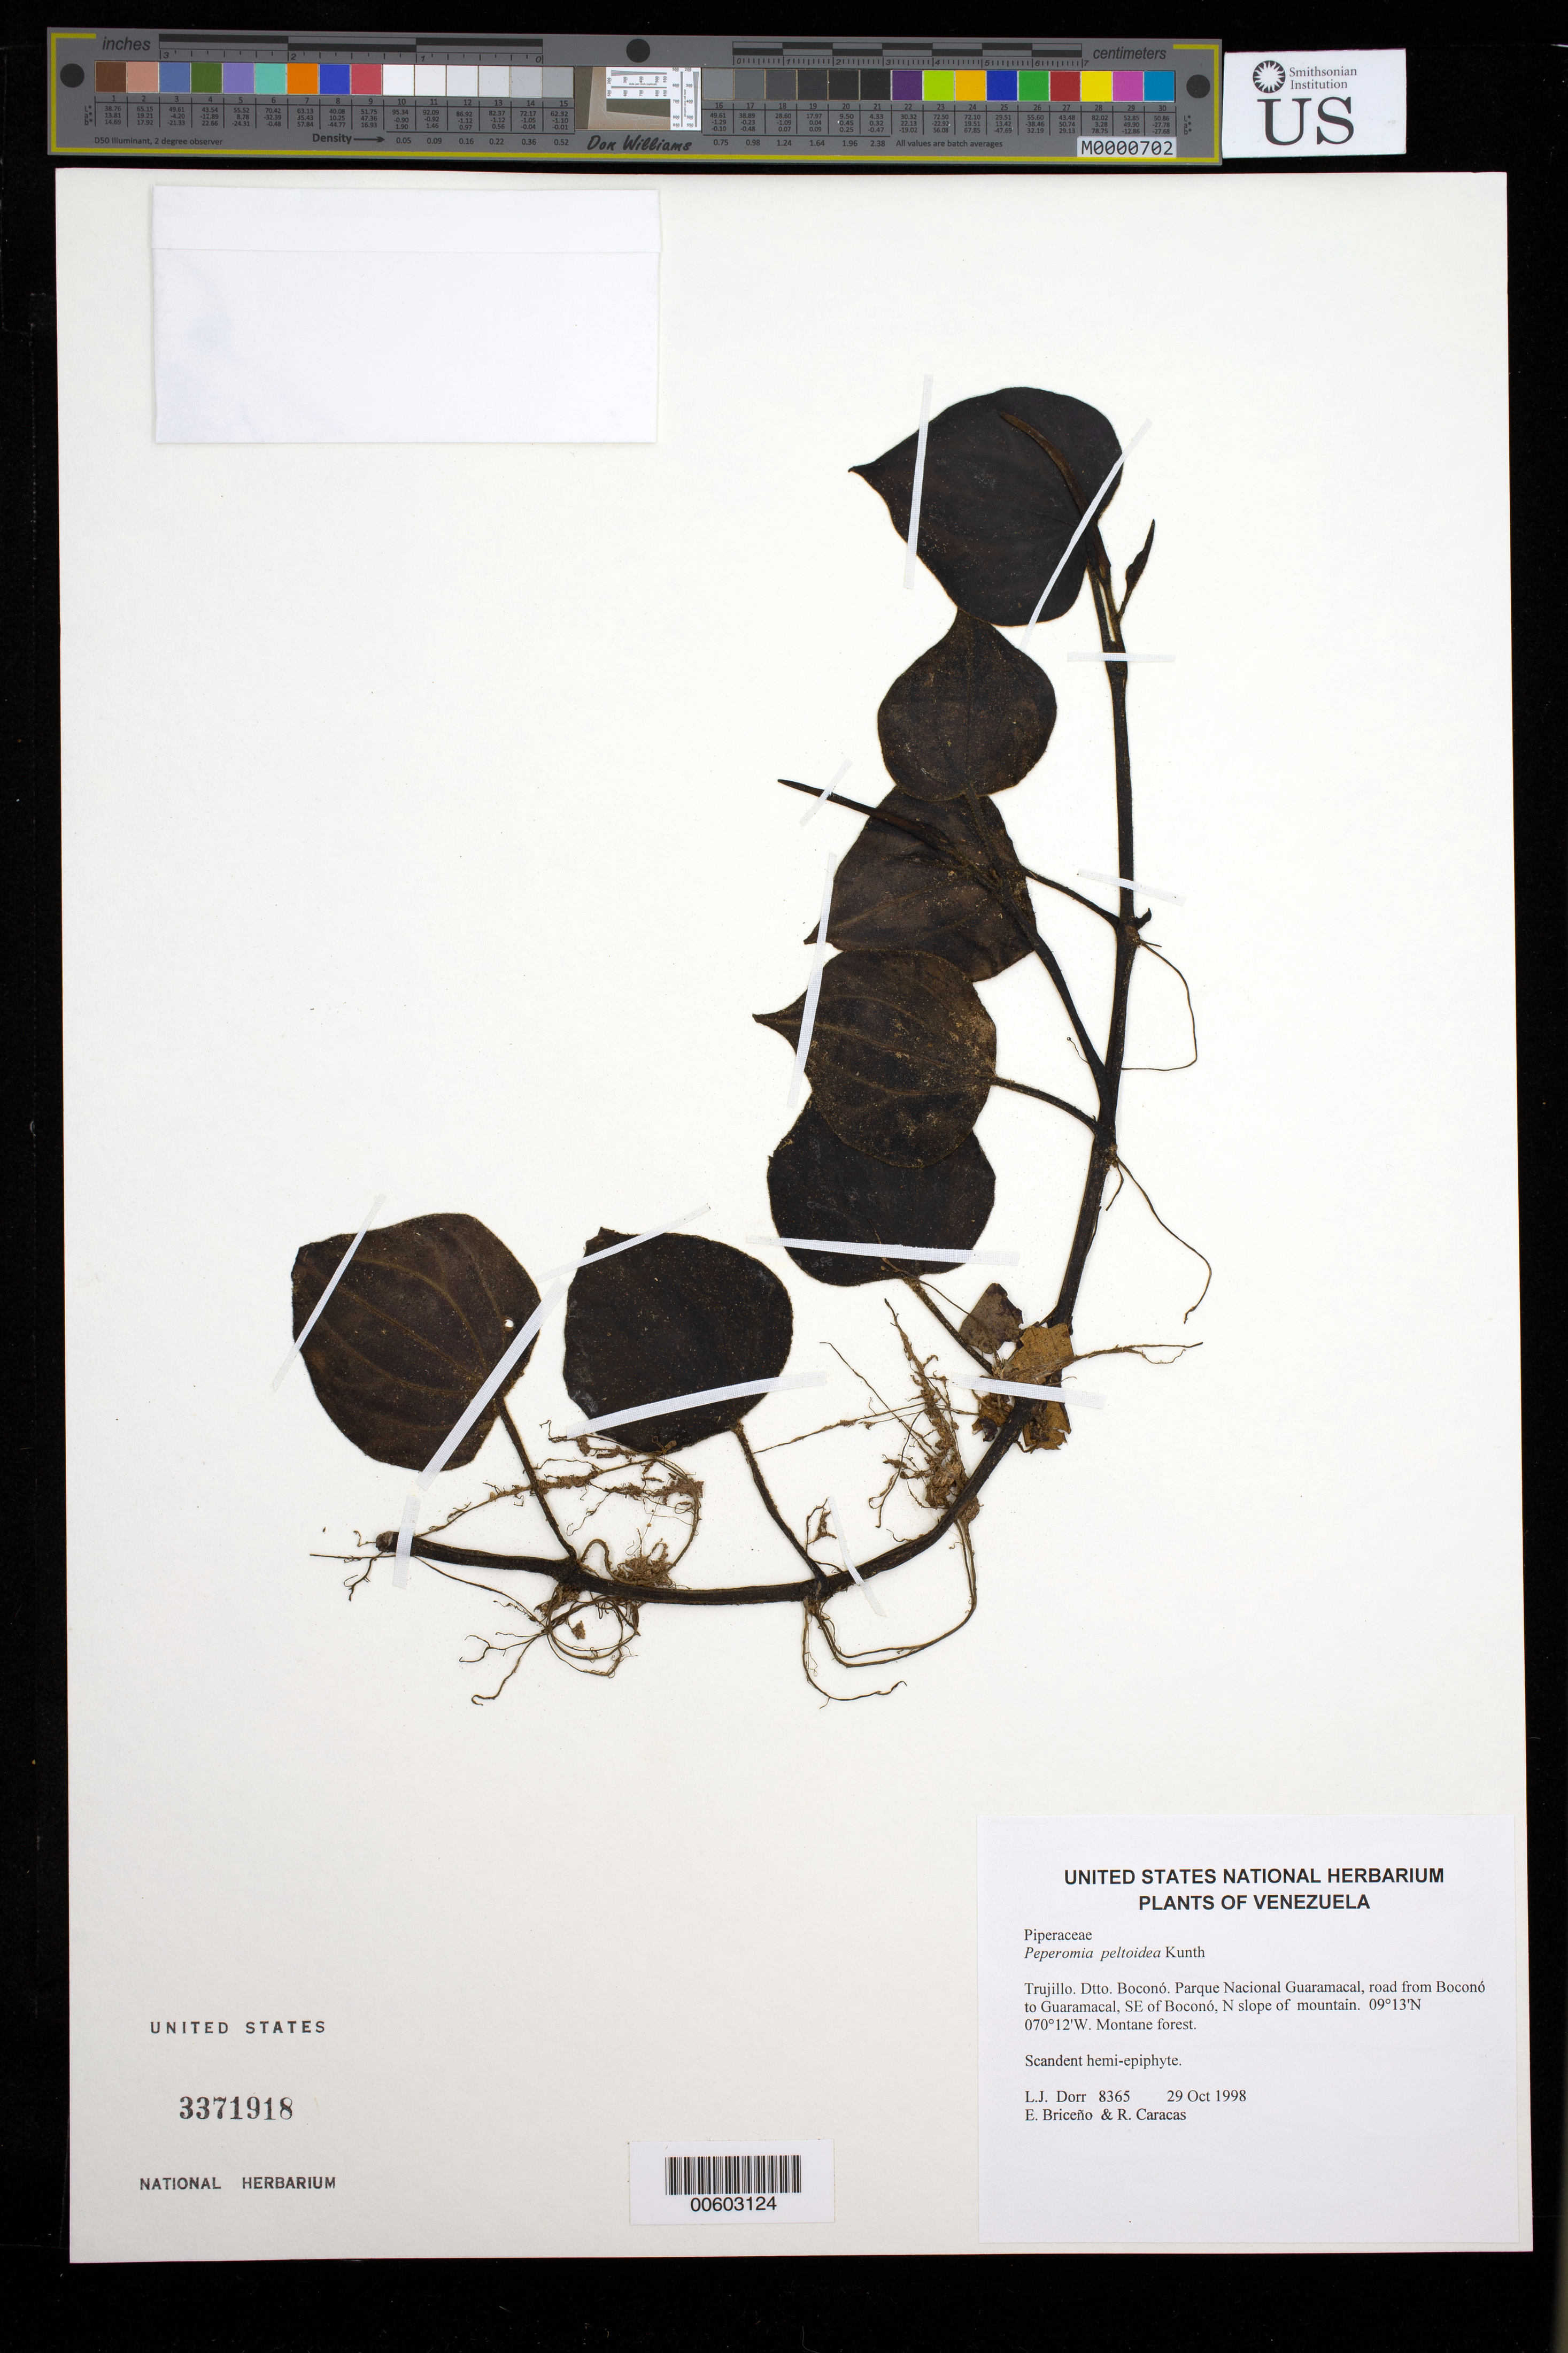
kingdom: Plantae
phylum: Tracheophyta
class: Magnoliopsida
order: Piperales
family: Piperaceae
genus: Peperomia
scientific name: Peperomia peltoidea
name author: Kunth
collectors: L. J. Dorr, E. Briceño & R. Caracas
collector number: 8365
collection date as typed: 29 Oct 1998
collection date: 1998-10-29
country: Venezuela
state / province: Trujillo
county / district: Boconó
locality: Parque Nacional Guaramacal, road from Boconó to Guaramacal, SE of Boconó, N slope of mountain.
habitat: Montane forest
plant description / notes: PORT, US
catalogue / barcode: US 3371918